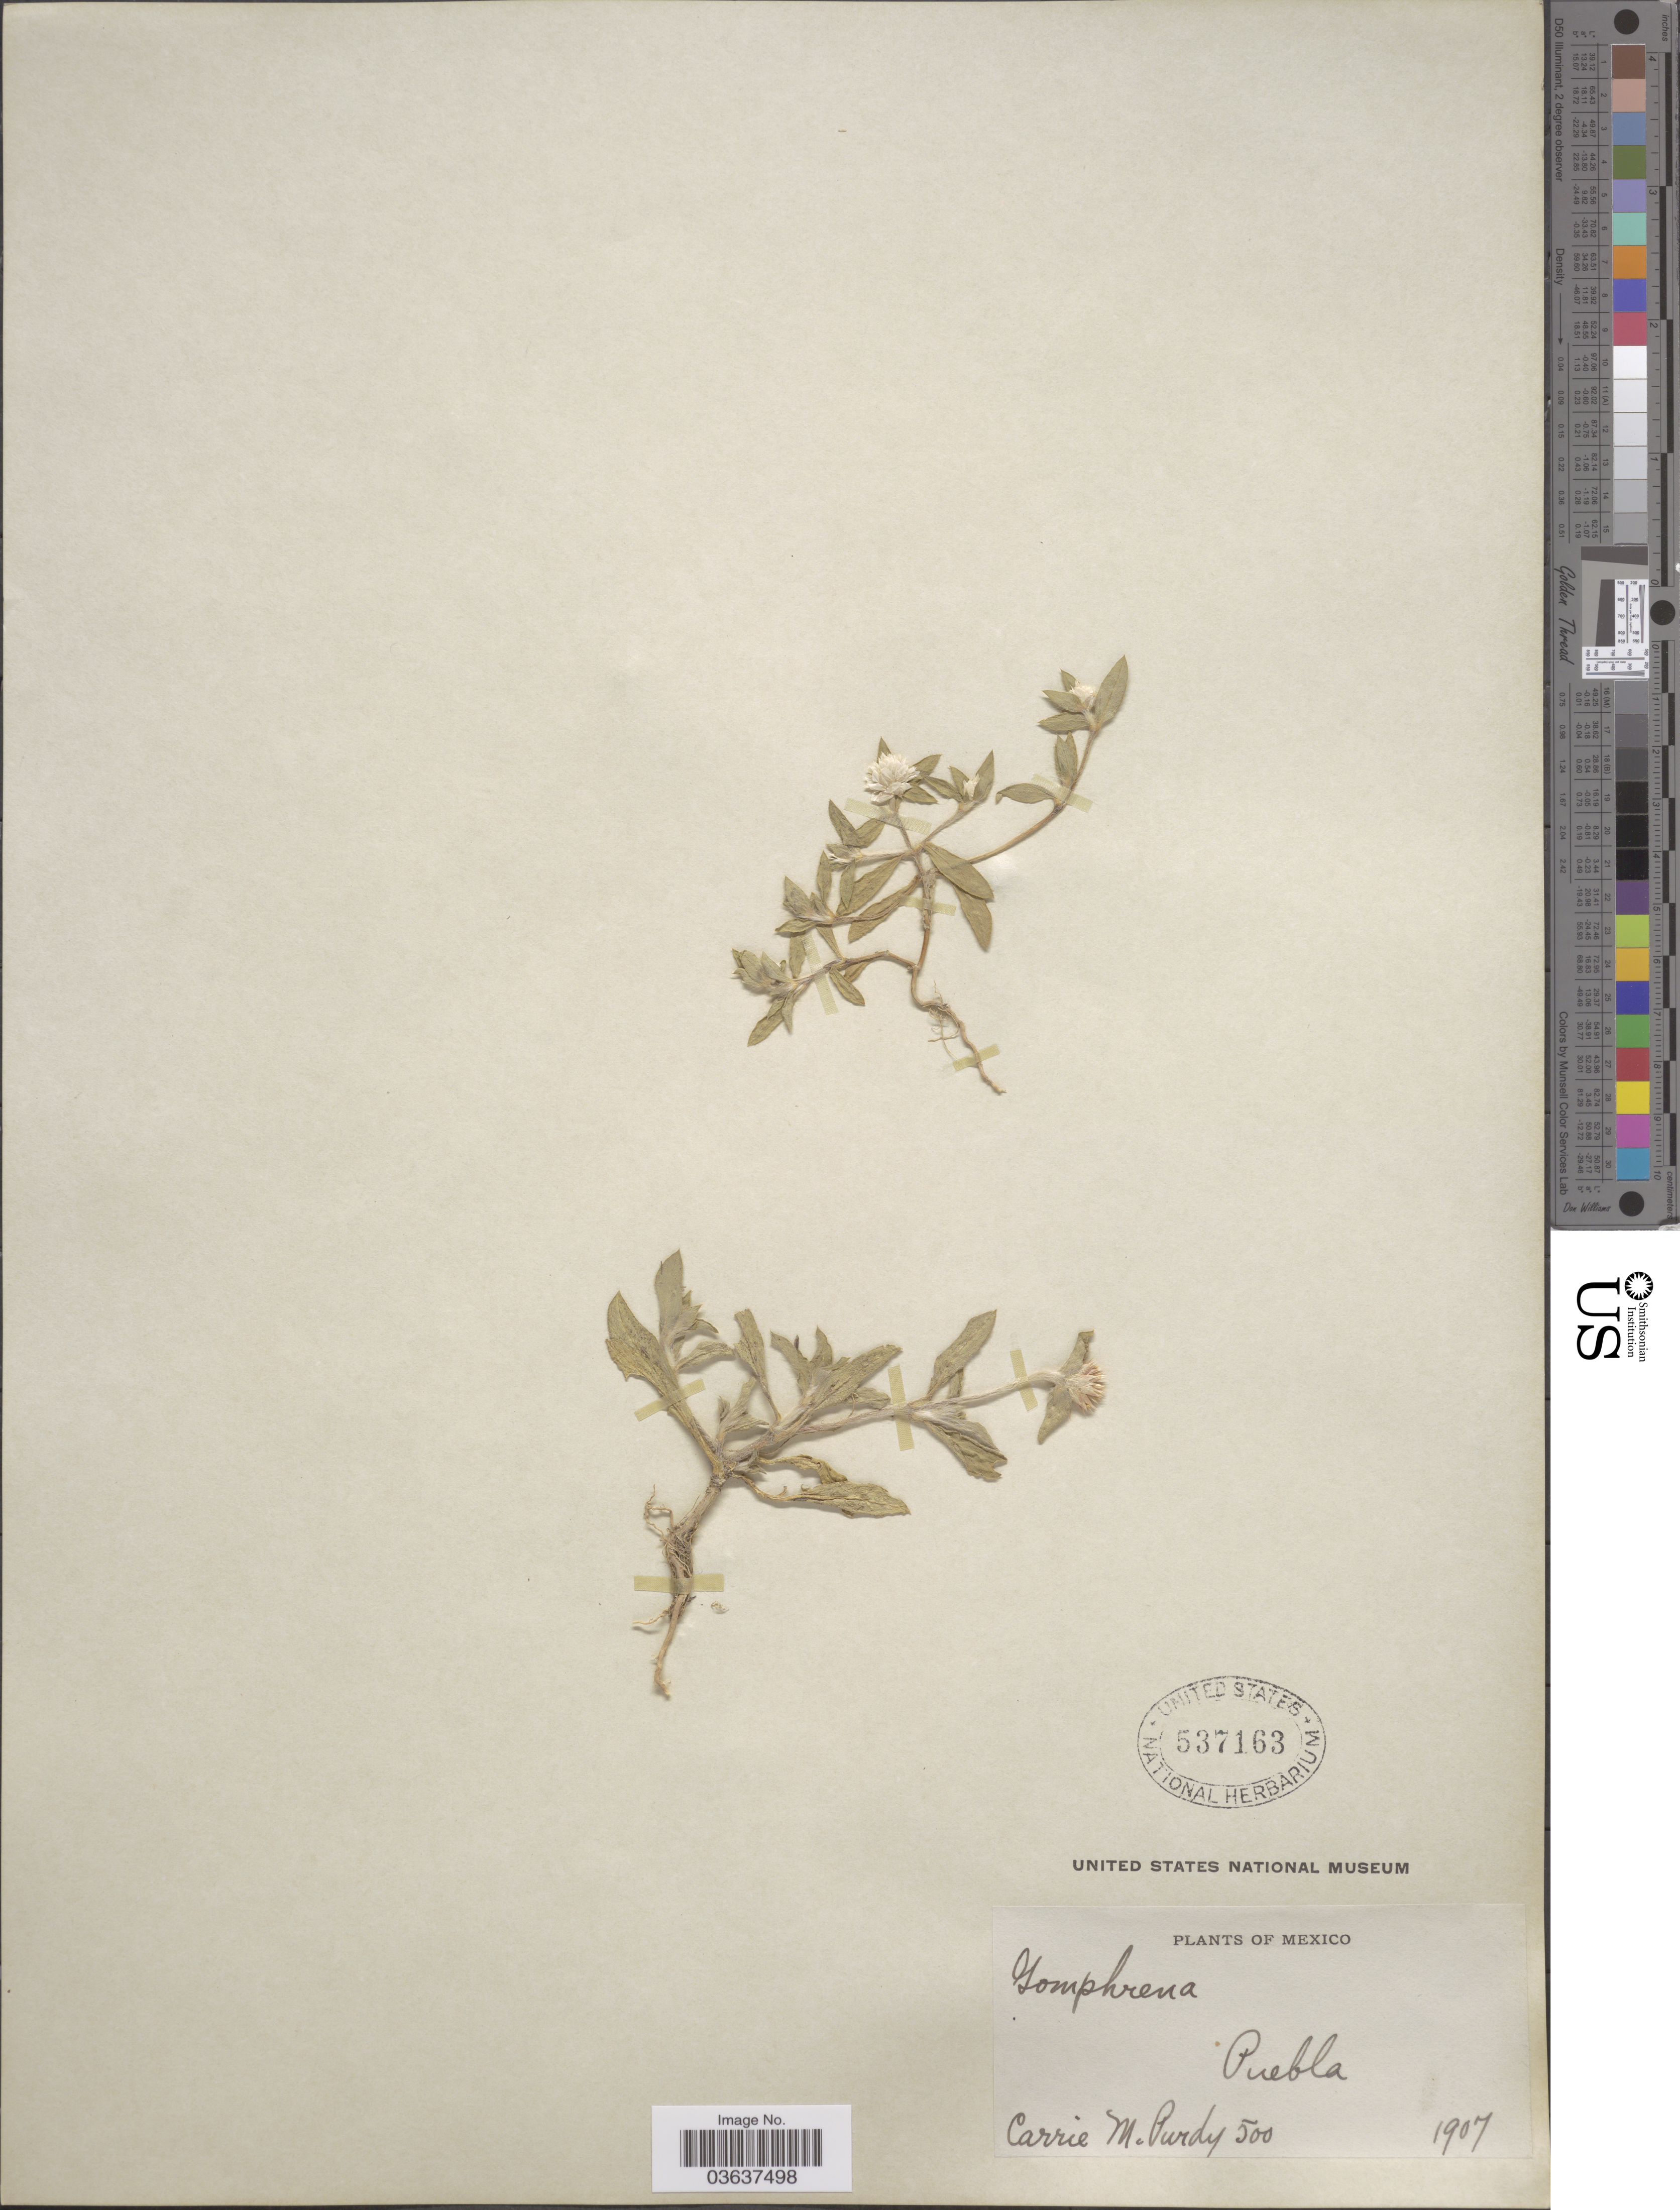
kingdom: Plantae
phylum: Tracheophyta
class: Magnoliopsida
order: Caryophyllales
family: Amaranthaceae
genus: Gomphrena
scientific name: Gomphrena decumbens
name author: Jacq.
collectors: C. M. Purdy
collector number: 500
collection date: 1907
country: Mexico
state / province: Puebla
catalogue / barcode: US 537163